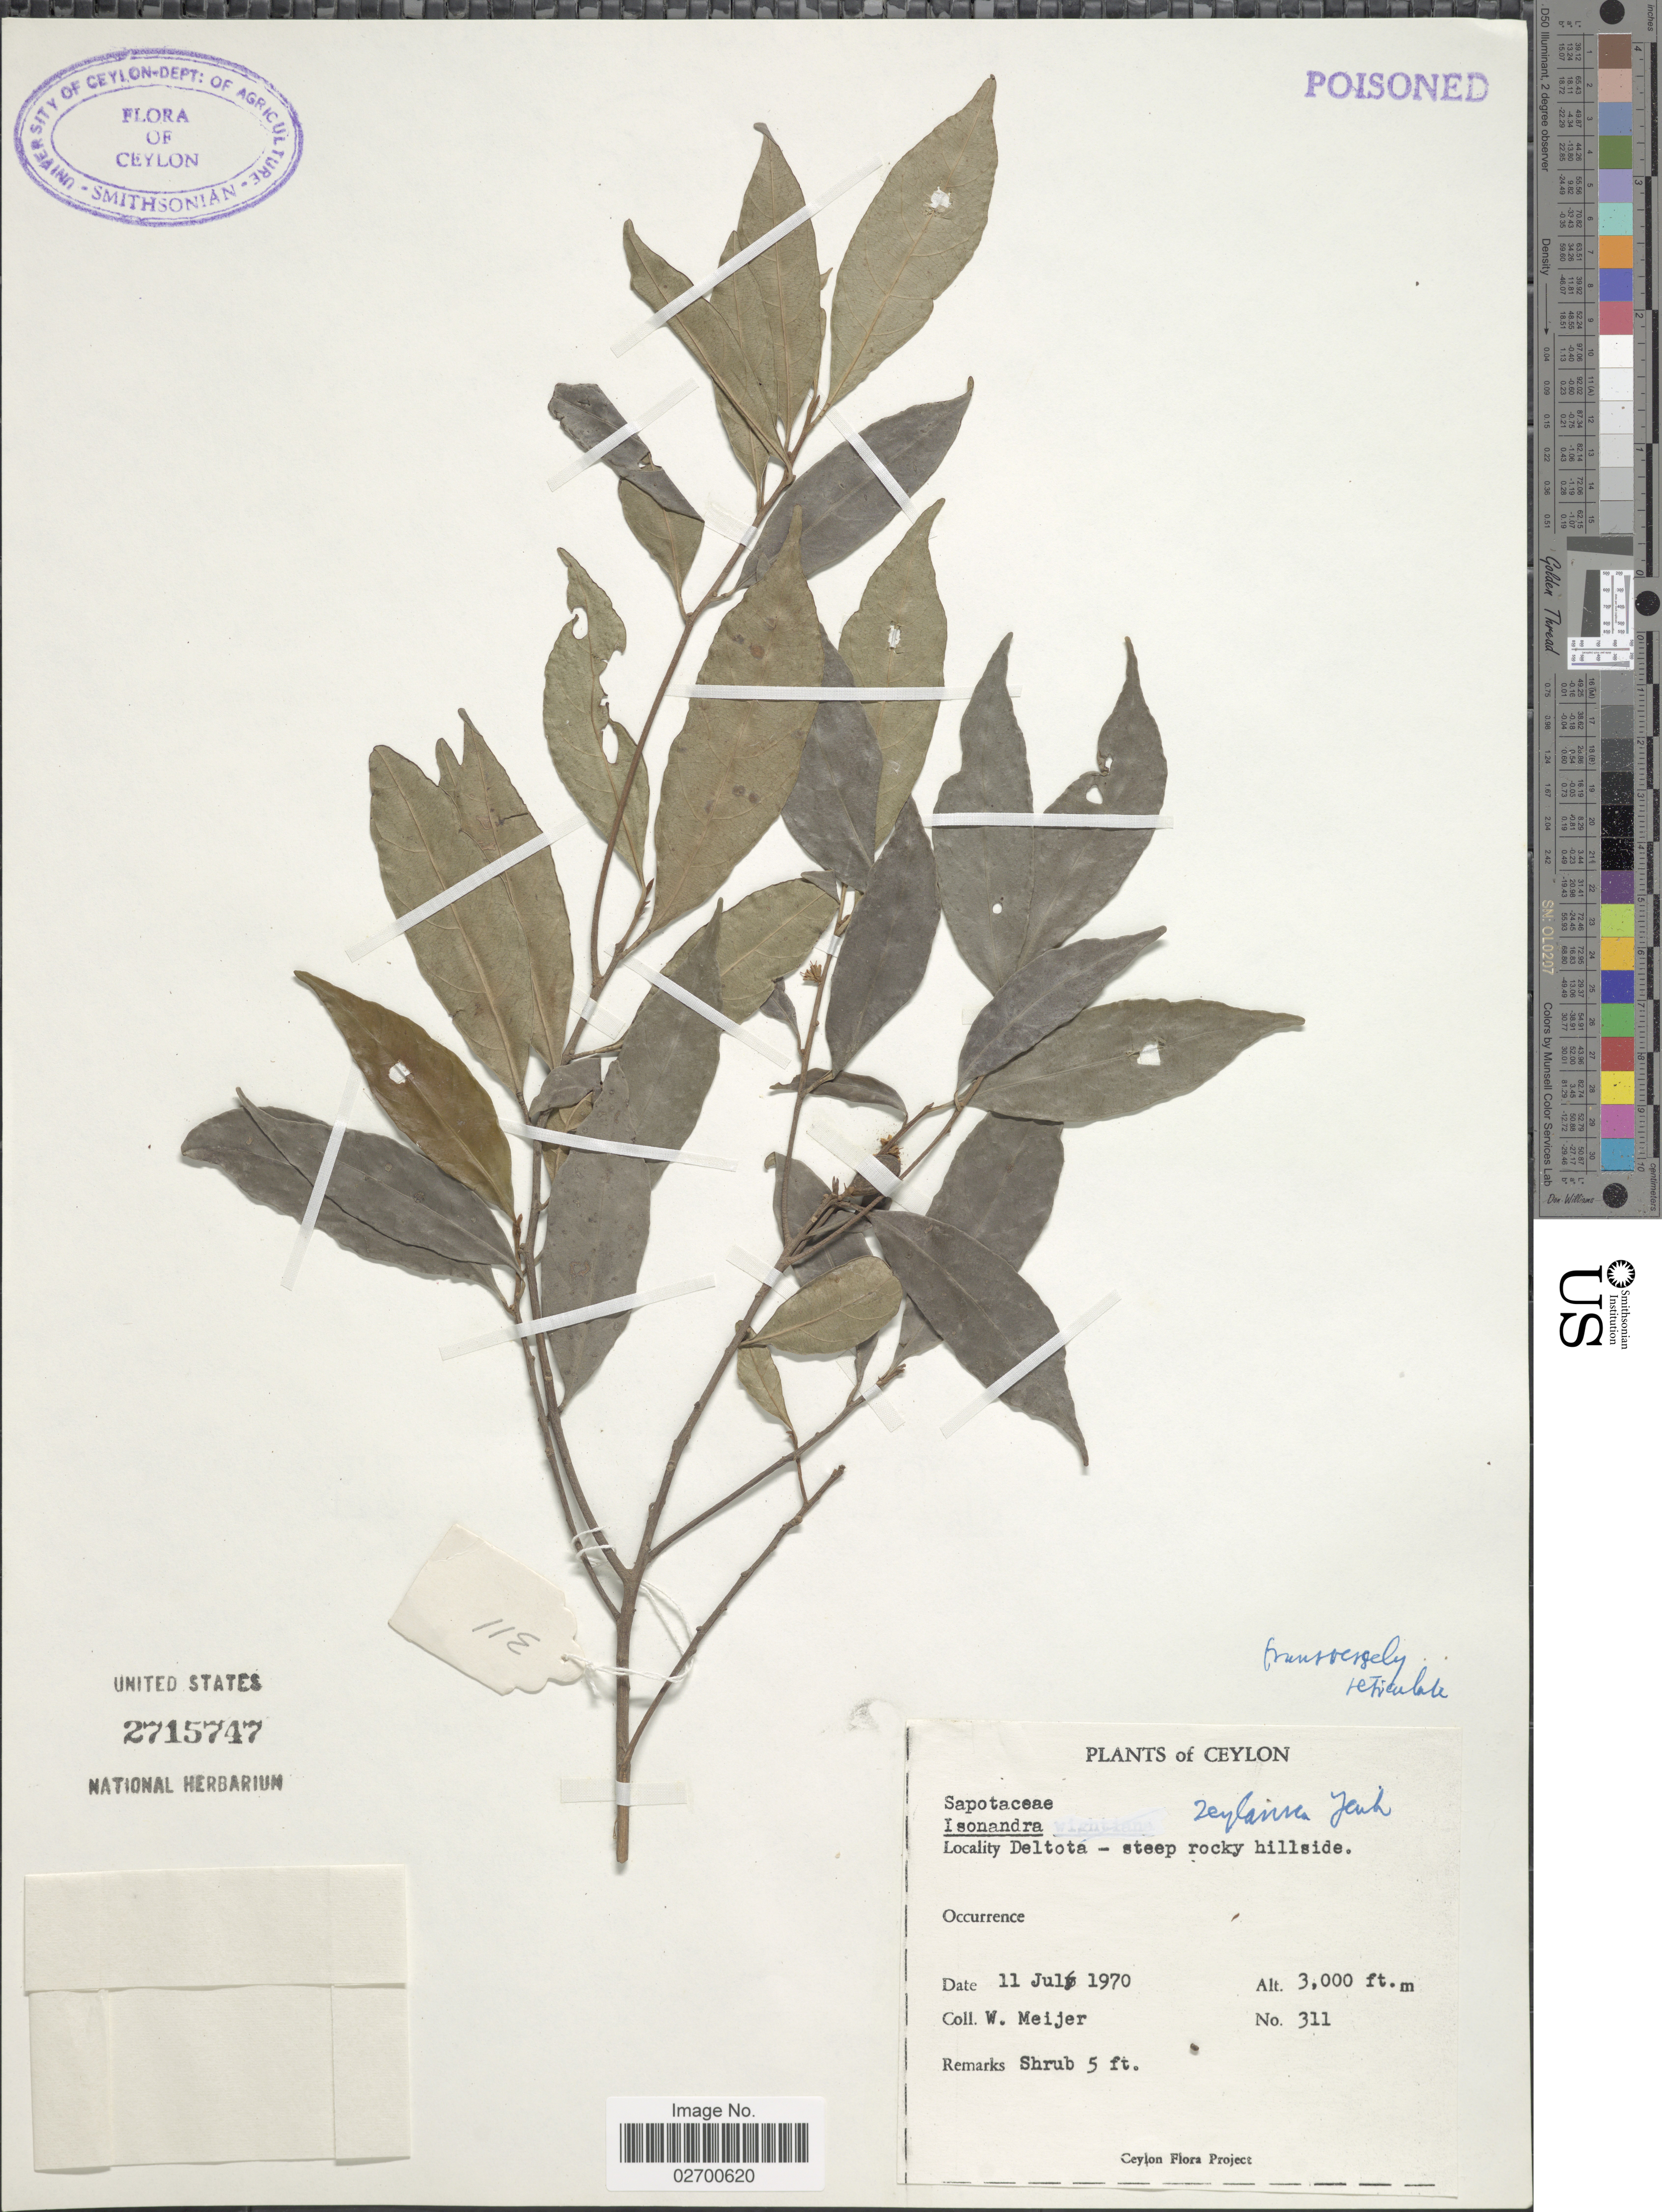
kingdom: Plantae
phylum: Tracheophyta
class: Magnoliopsida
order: Ericales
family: Sapotaceae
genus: Isonandra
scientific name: Isonandra zeylanica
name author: Jeuken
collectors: W. Meijer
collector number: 311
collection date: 1970-07-11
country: Sri Lanka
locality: Deltota - steep rocky hillside. Ceylon.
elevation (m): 914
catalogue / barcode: US 2715747